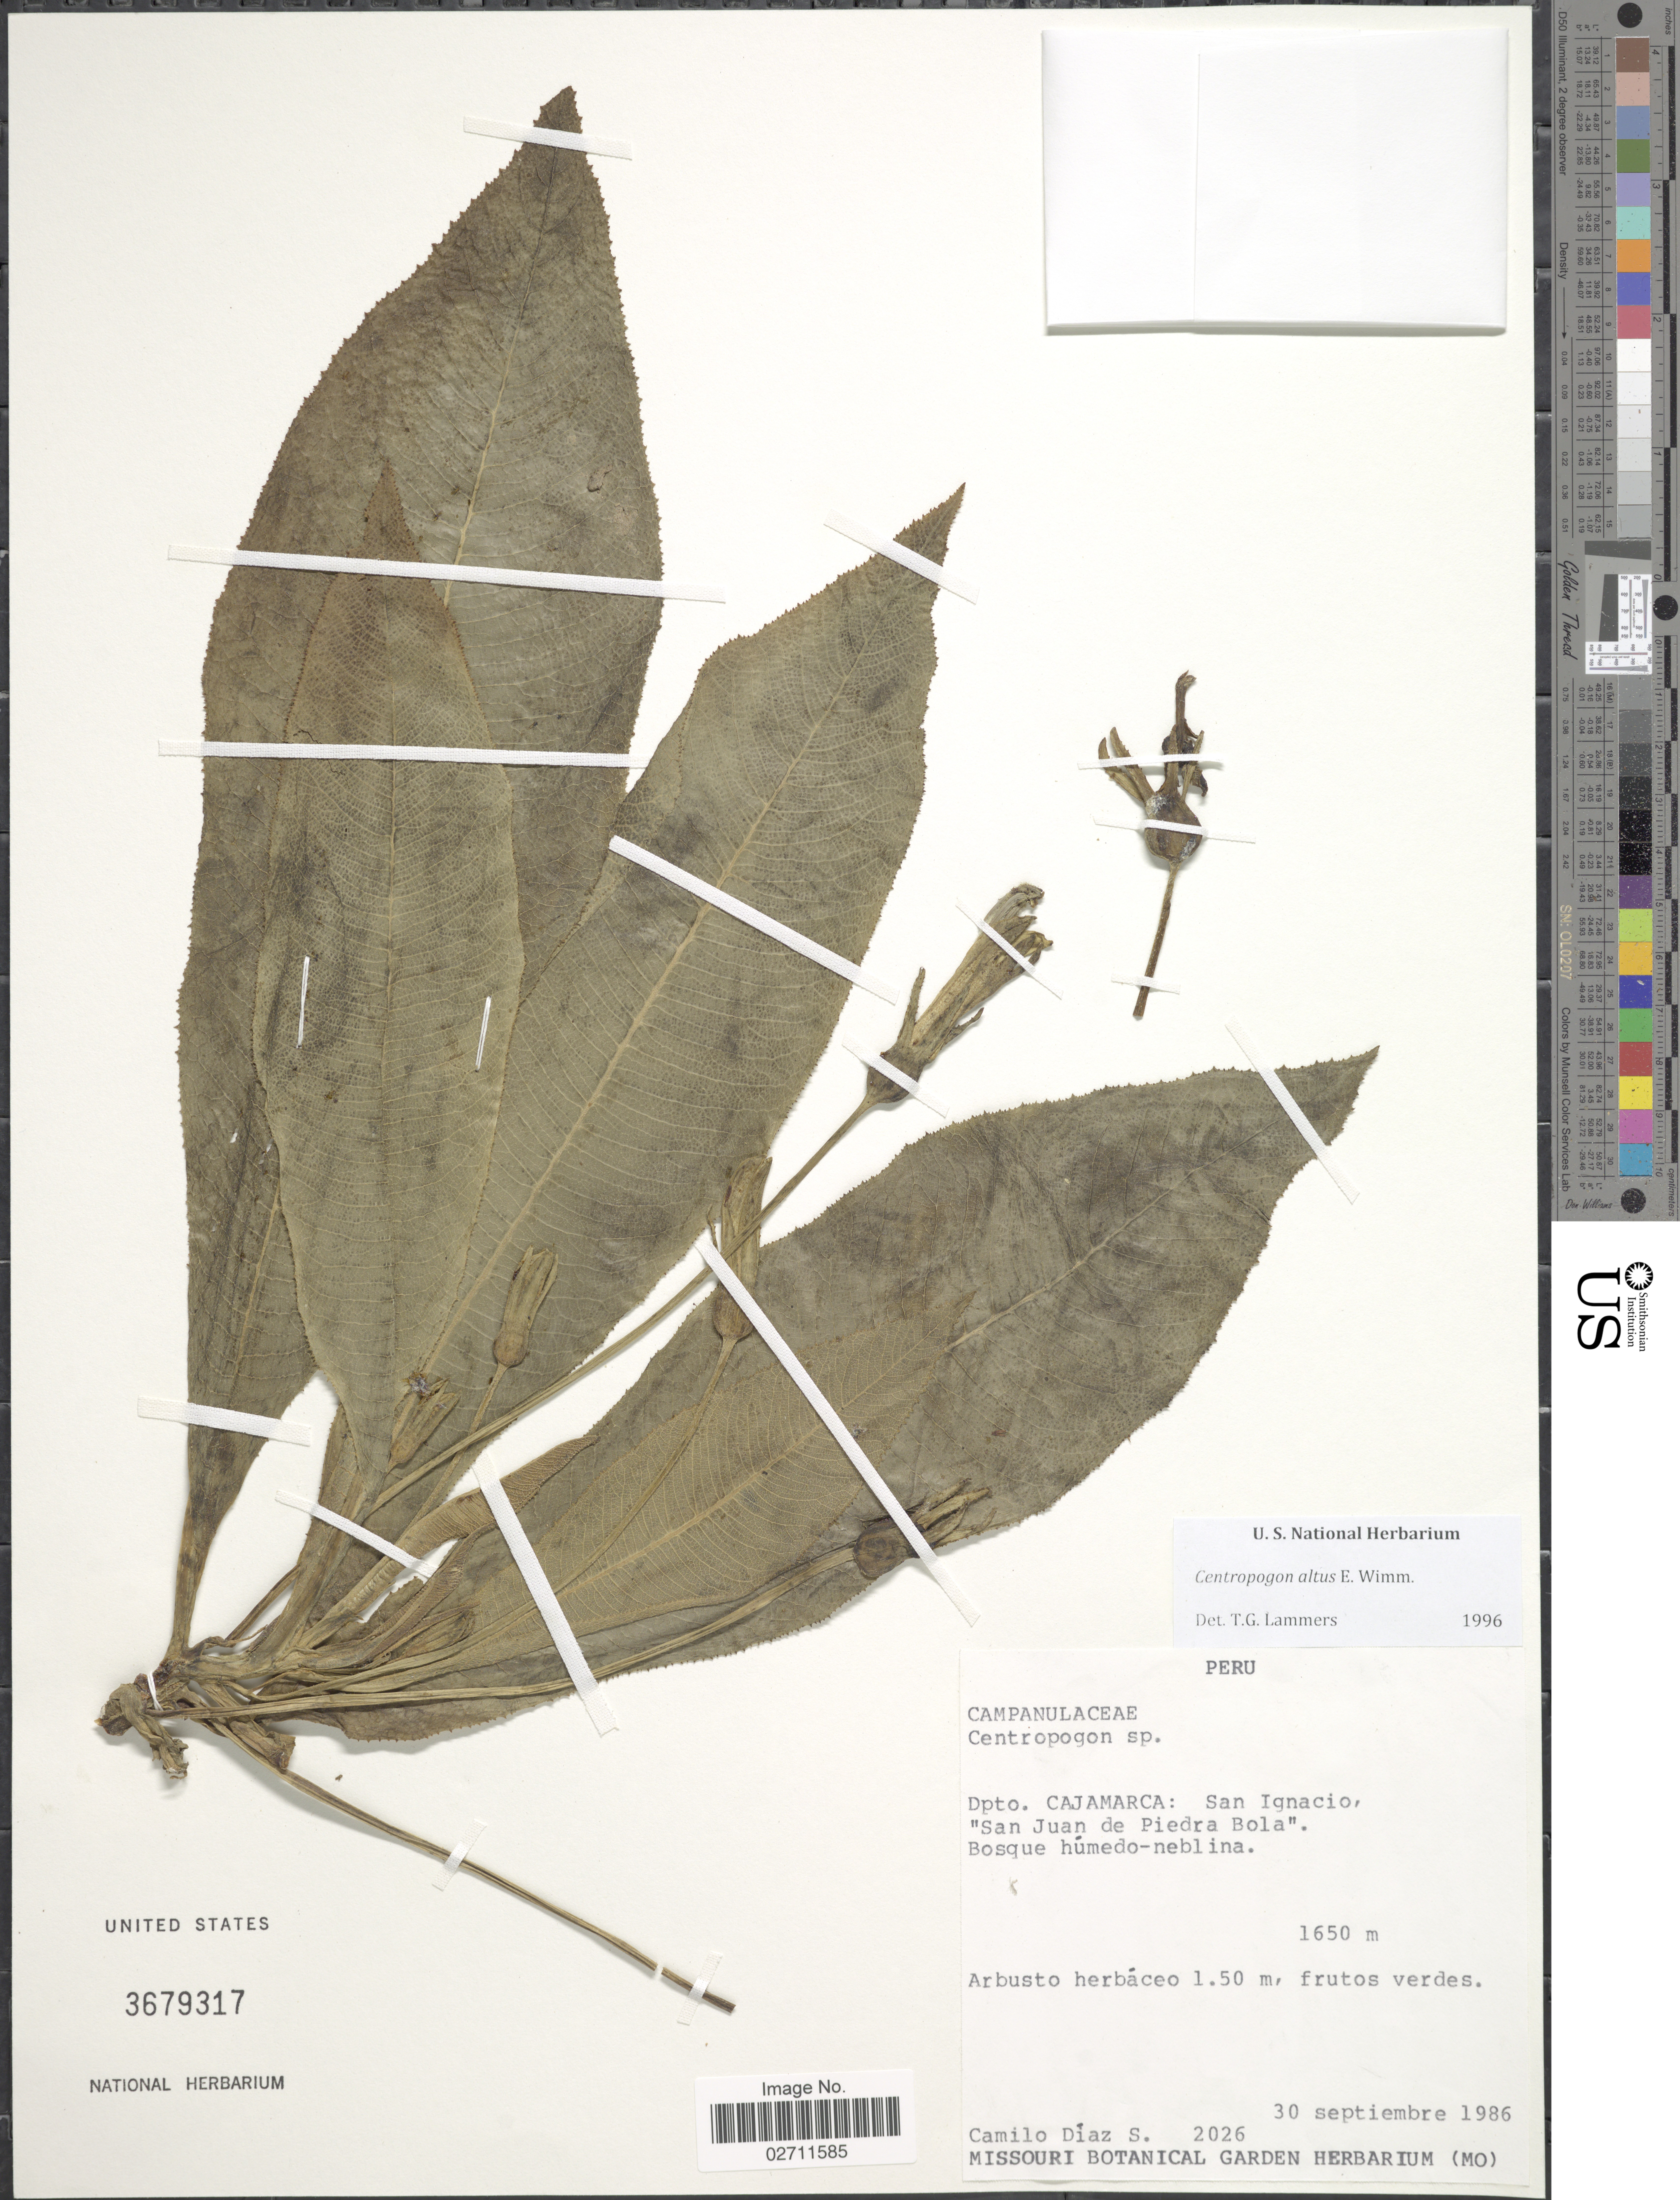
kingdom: Plantae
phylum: Tracheophyta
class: Magnoliopsida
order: Asterales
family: Campanulaceae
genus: Centropogon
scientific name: Centropogon altus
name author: E. Wimm.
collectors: C. Diaz Santibanez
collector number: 2026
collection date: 1986-09-30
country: Peru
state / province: Cajamarca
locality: Samn Ignacio. "San Juan de Piedra Bola"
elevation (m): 1650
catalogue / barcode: US 3679317